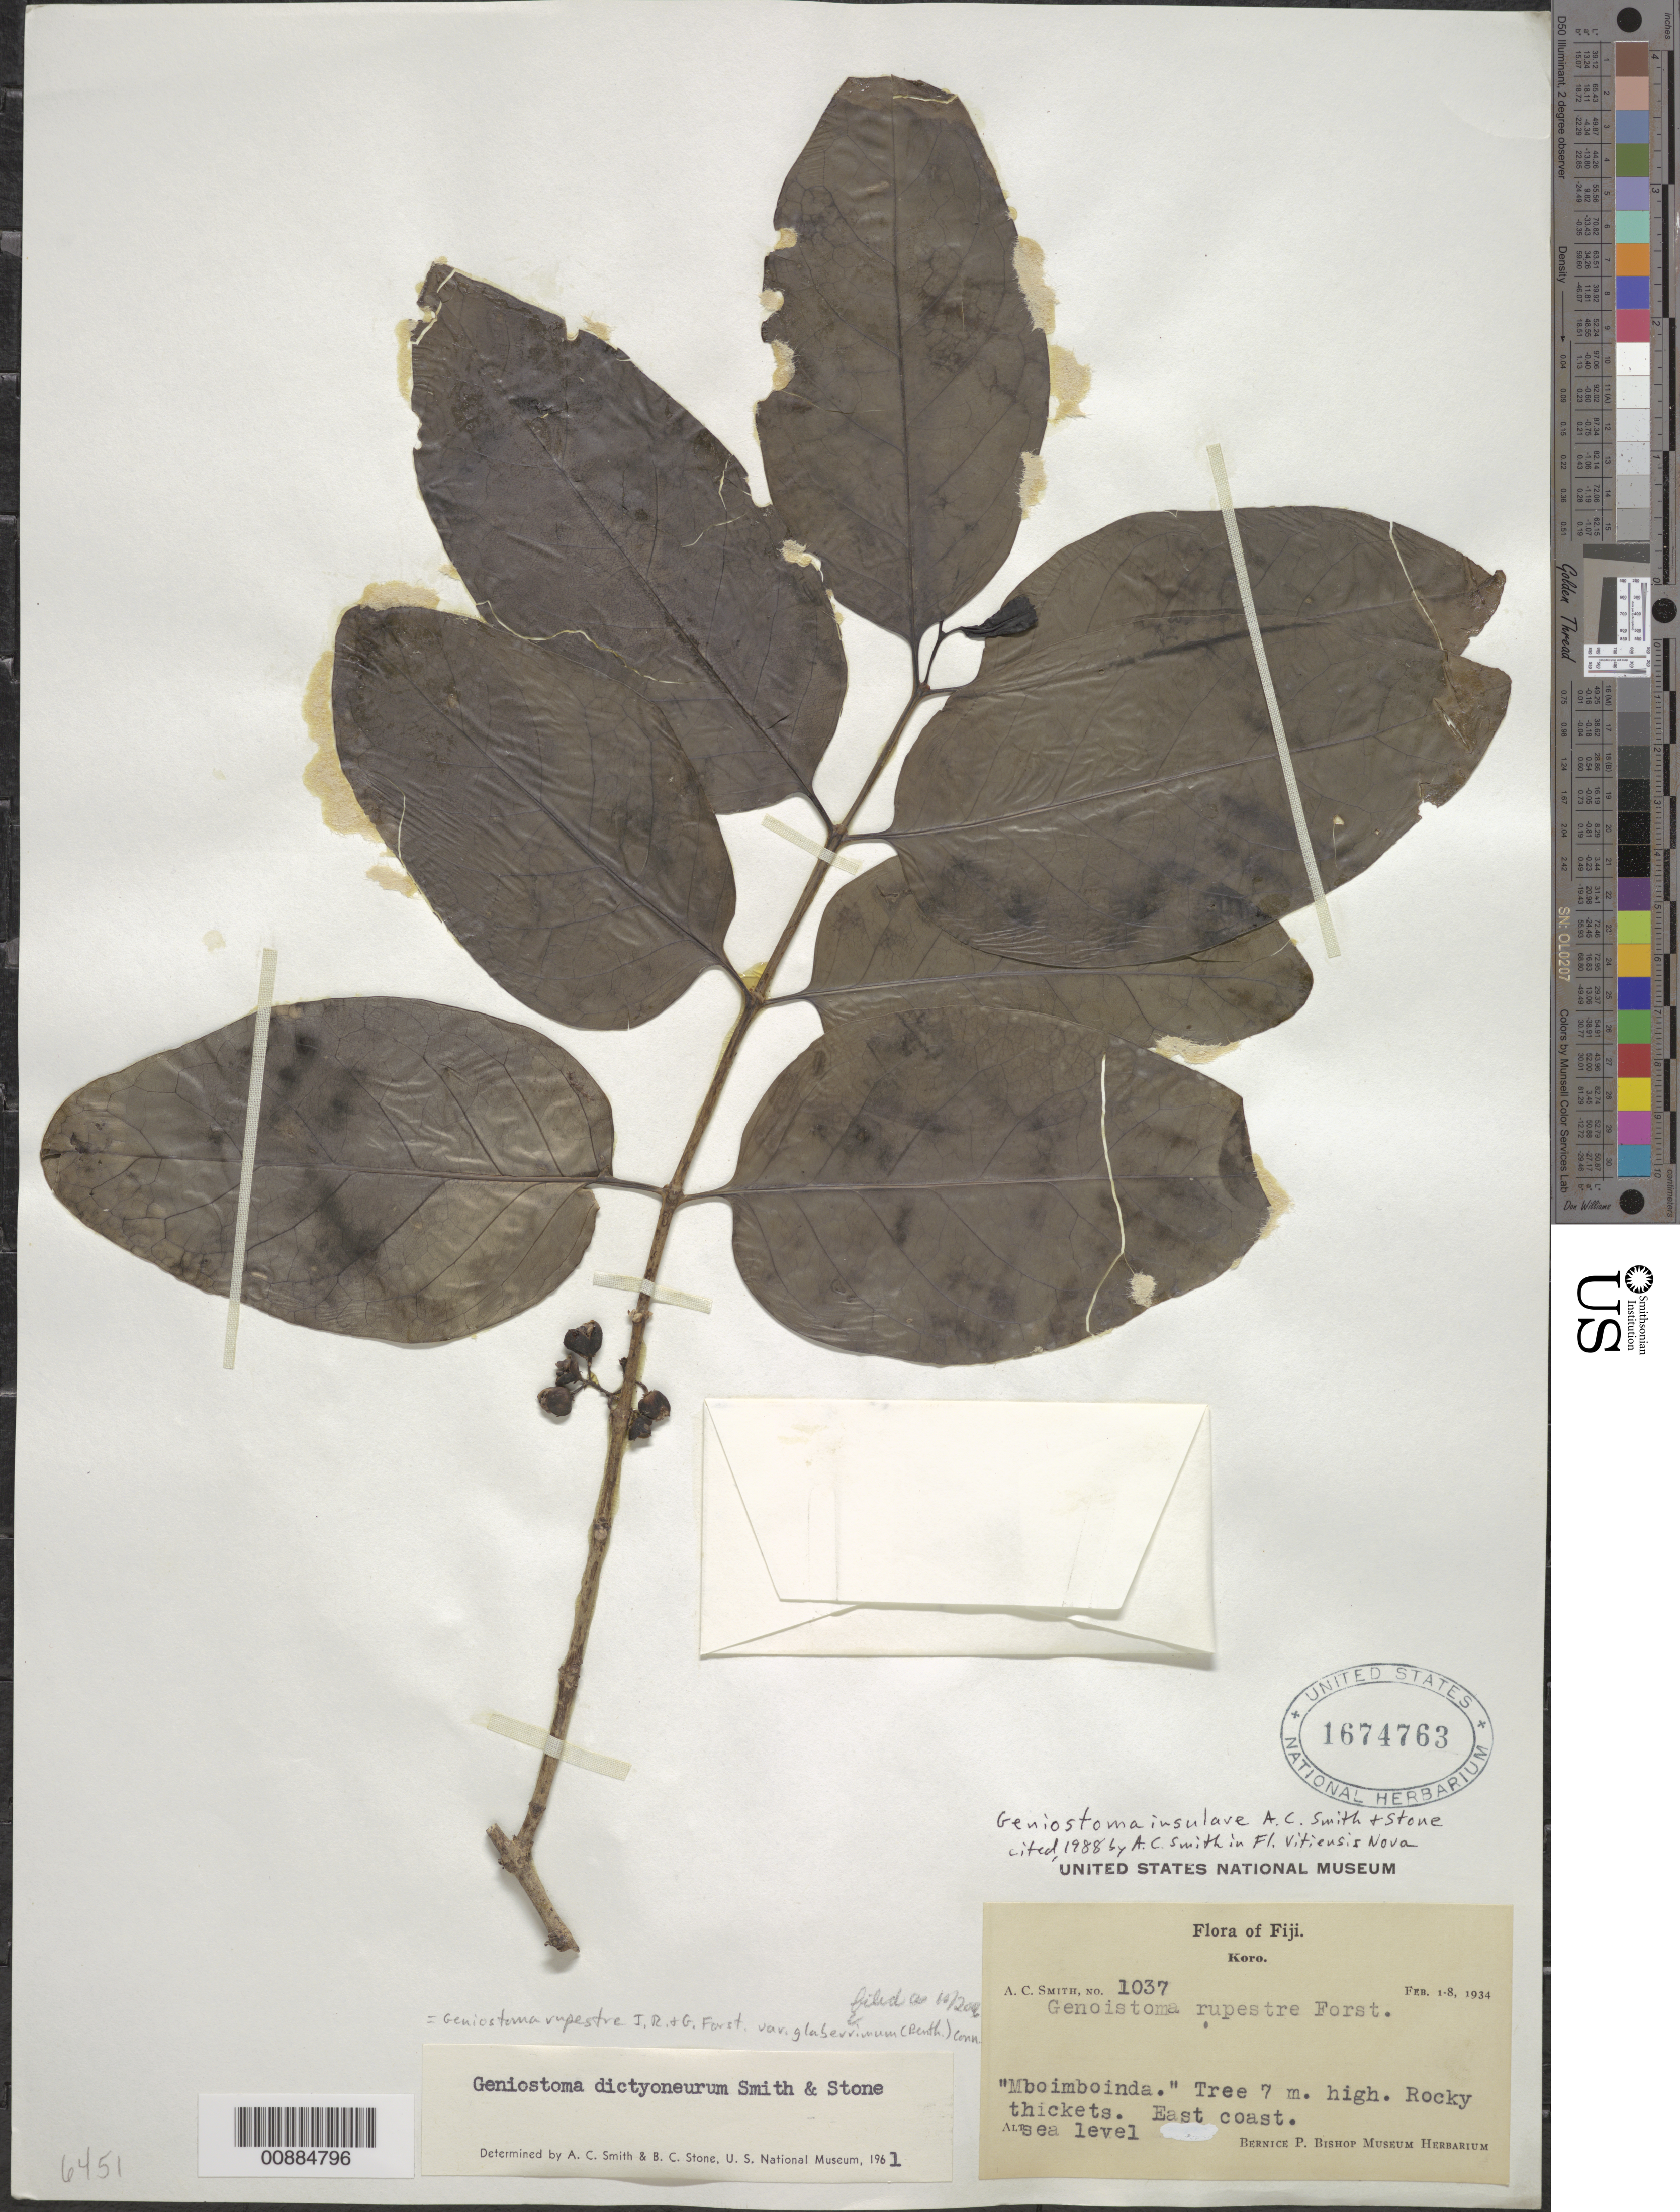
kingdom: Plantae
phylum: Tracheophyta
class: Magnoliopsida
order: Gentianales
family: Loganiaceae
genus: Geniostoma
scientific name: Geniostoma rupestre var. glaberrimum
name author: J.R. Forst. & G. Forst.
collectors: C. A. Smith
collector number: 1037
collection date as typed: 01 Feb 1934 to 08 Feb 1934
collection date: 1934-02-01/1934-02-08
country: Fiji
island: Koro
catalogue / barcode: US 1674763